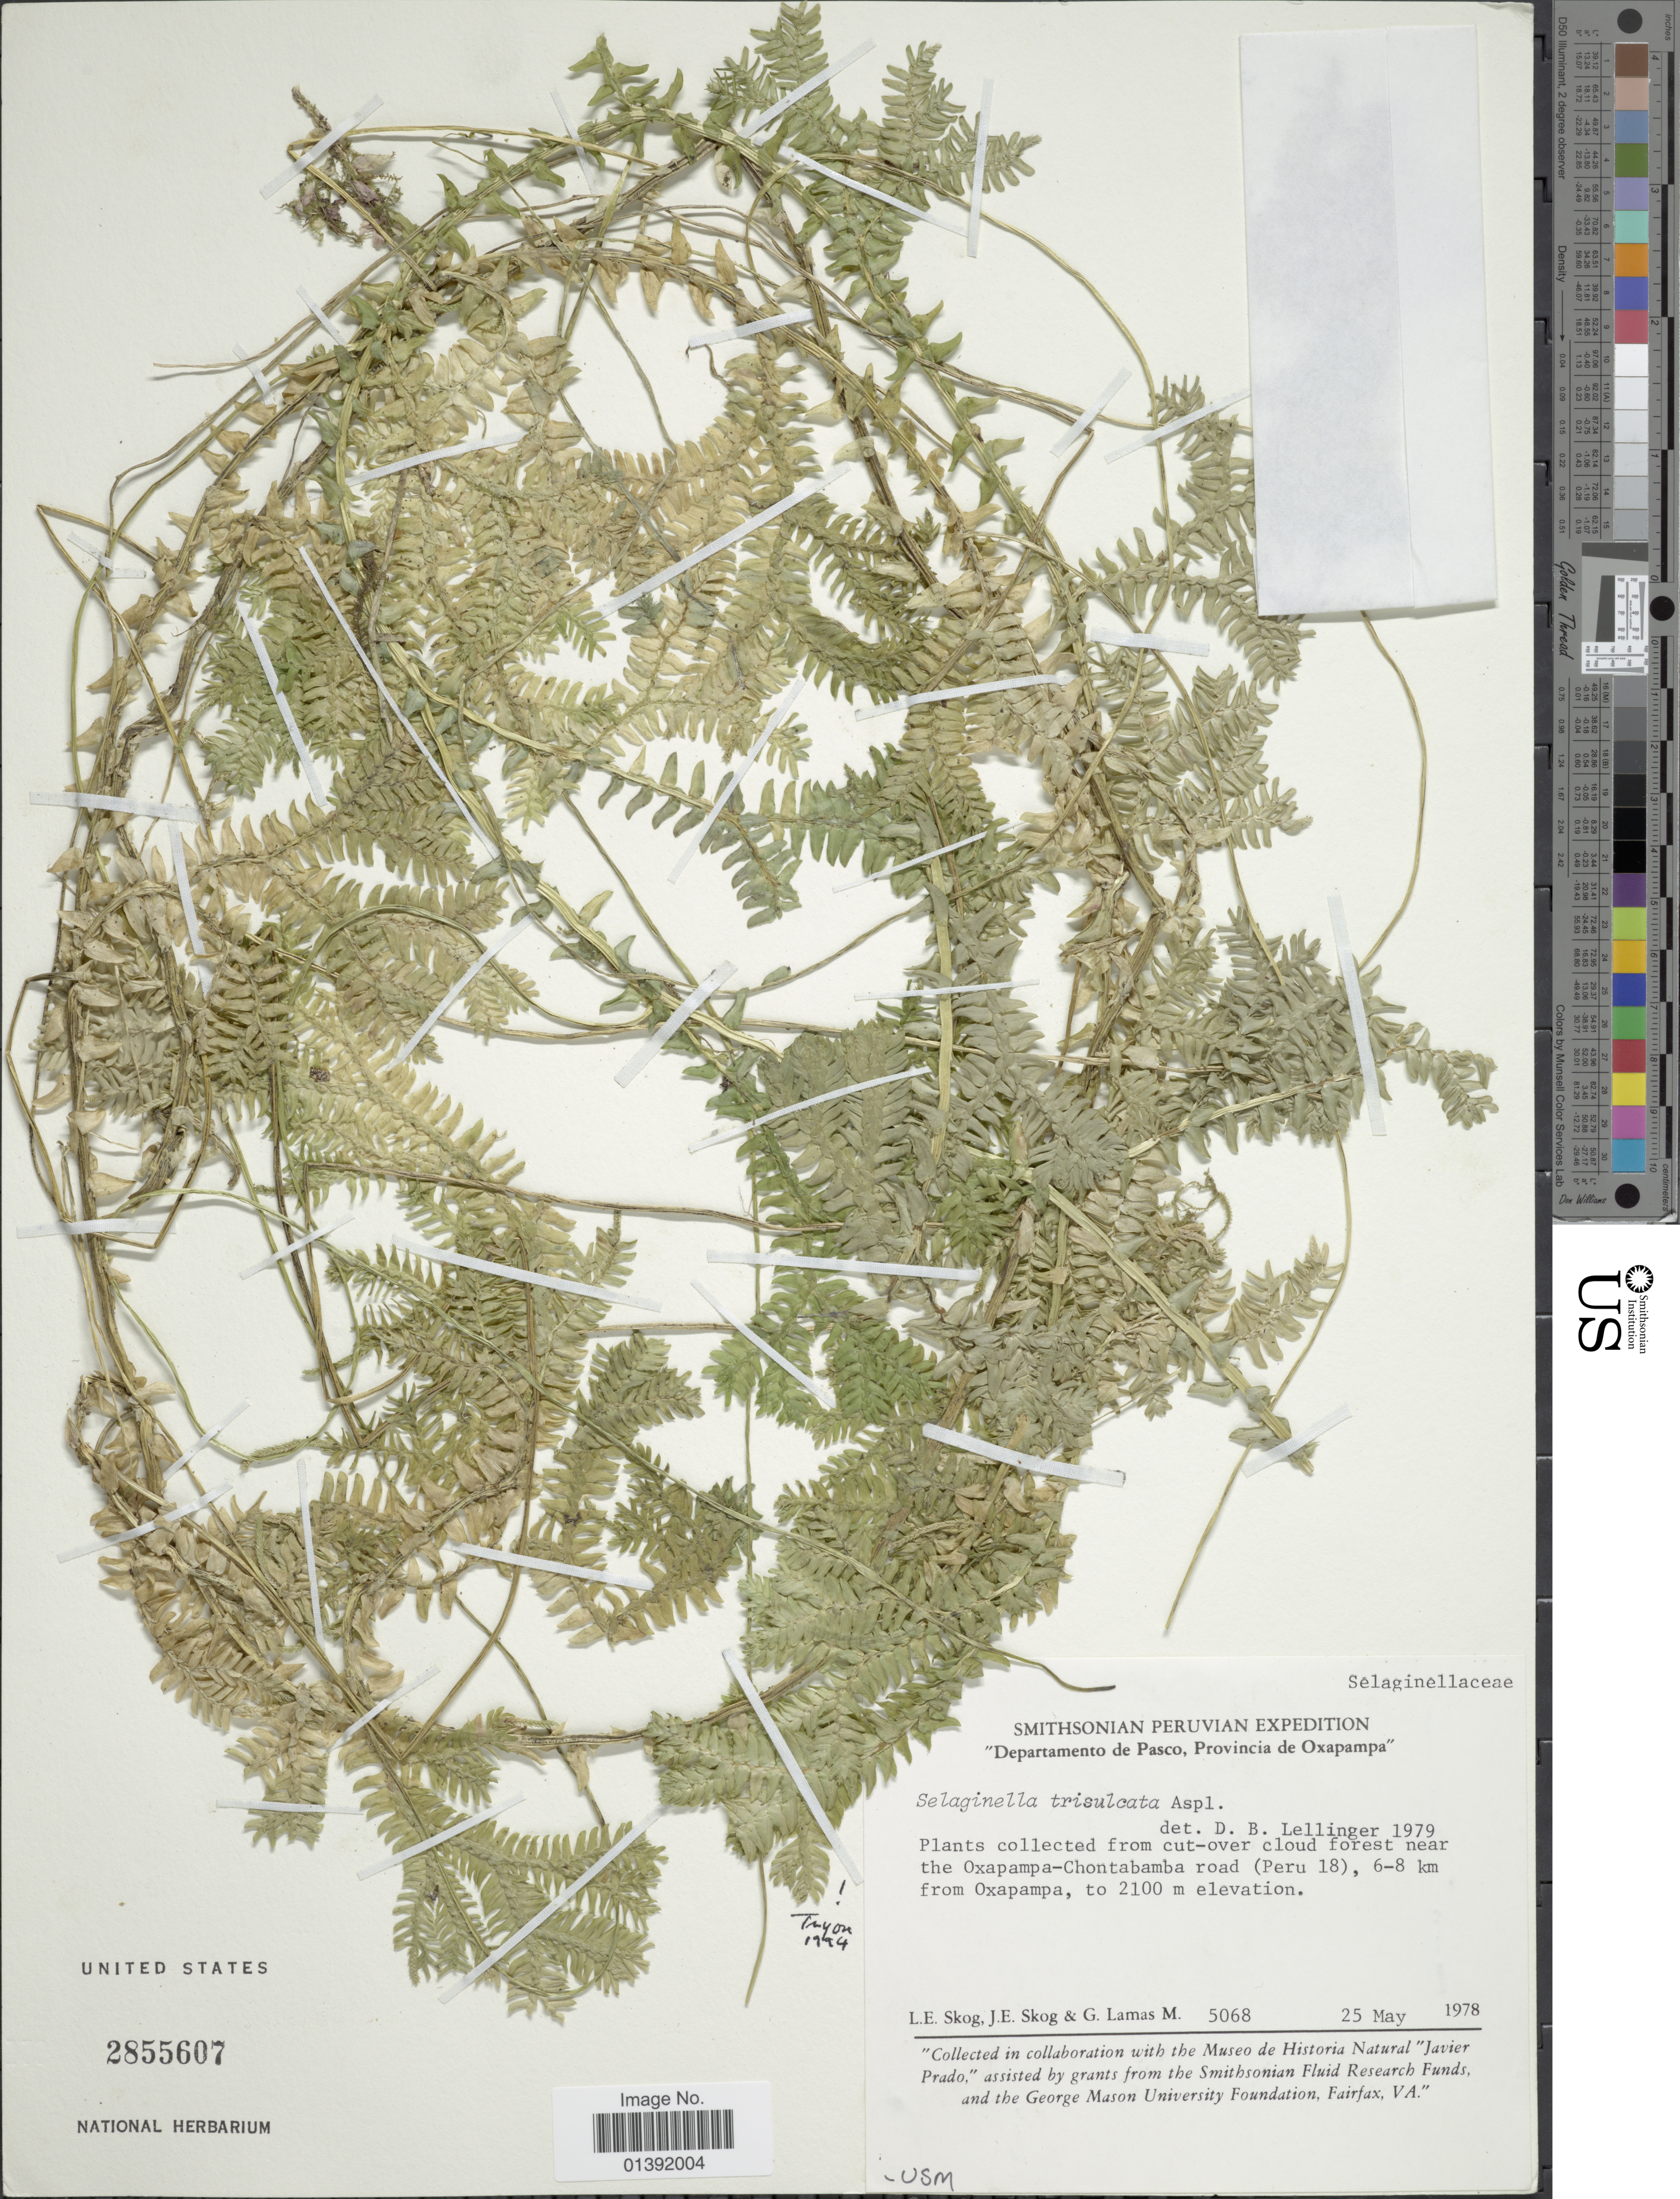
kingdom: Plantae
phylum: Tracheophyta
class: Lycopodiopsida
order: Selaginellales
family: Selaginellaceae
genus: Selaginella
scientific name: Selaginella trisulcata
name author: Aspl.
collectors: L. E. Skog, J. E. Skog & G. Lamas M.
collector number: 5068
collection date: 1978-05-25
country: Peru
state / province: Pasco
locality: Provincia de Oxapampa, cut-over cloud forest near the Oxapampa-Chontabamba road (Peru 18), 6-8 km from Oxapampa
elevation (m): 2100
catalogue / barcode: US 2855607